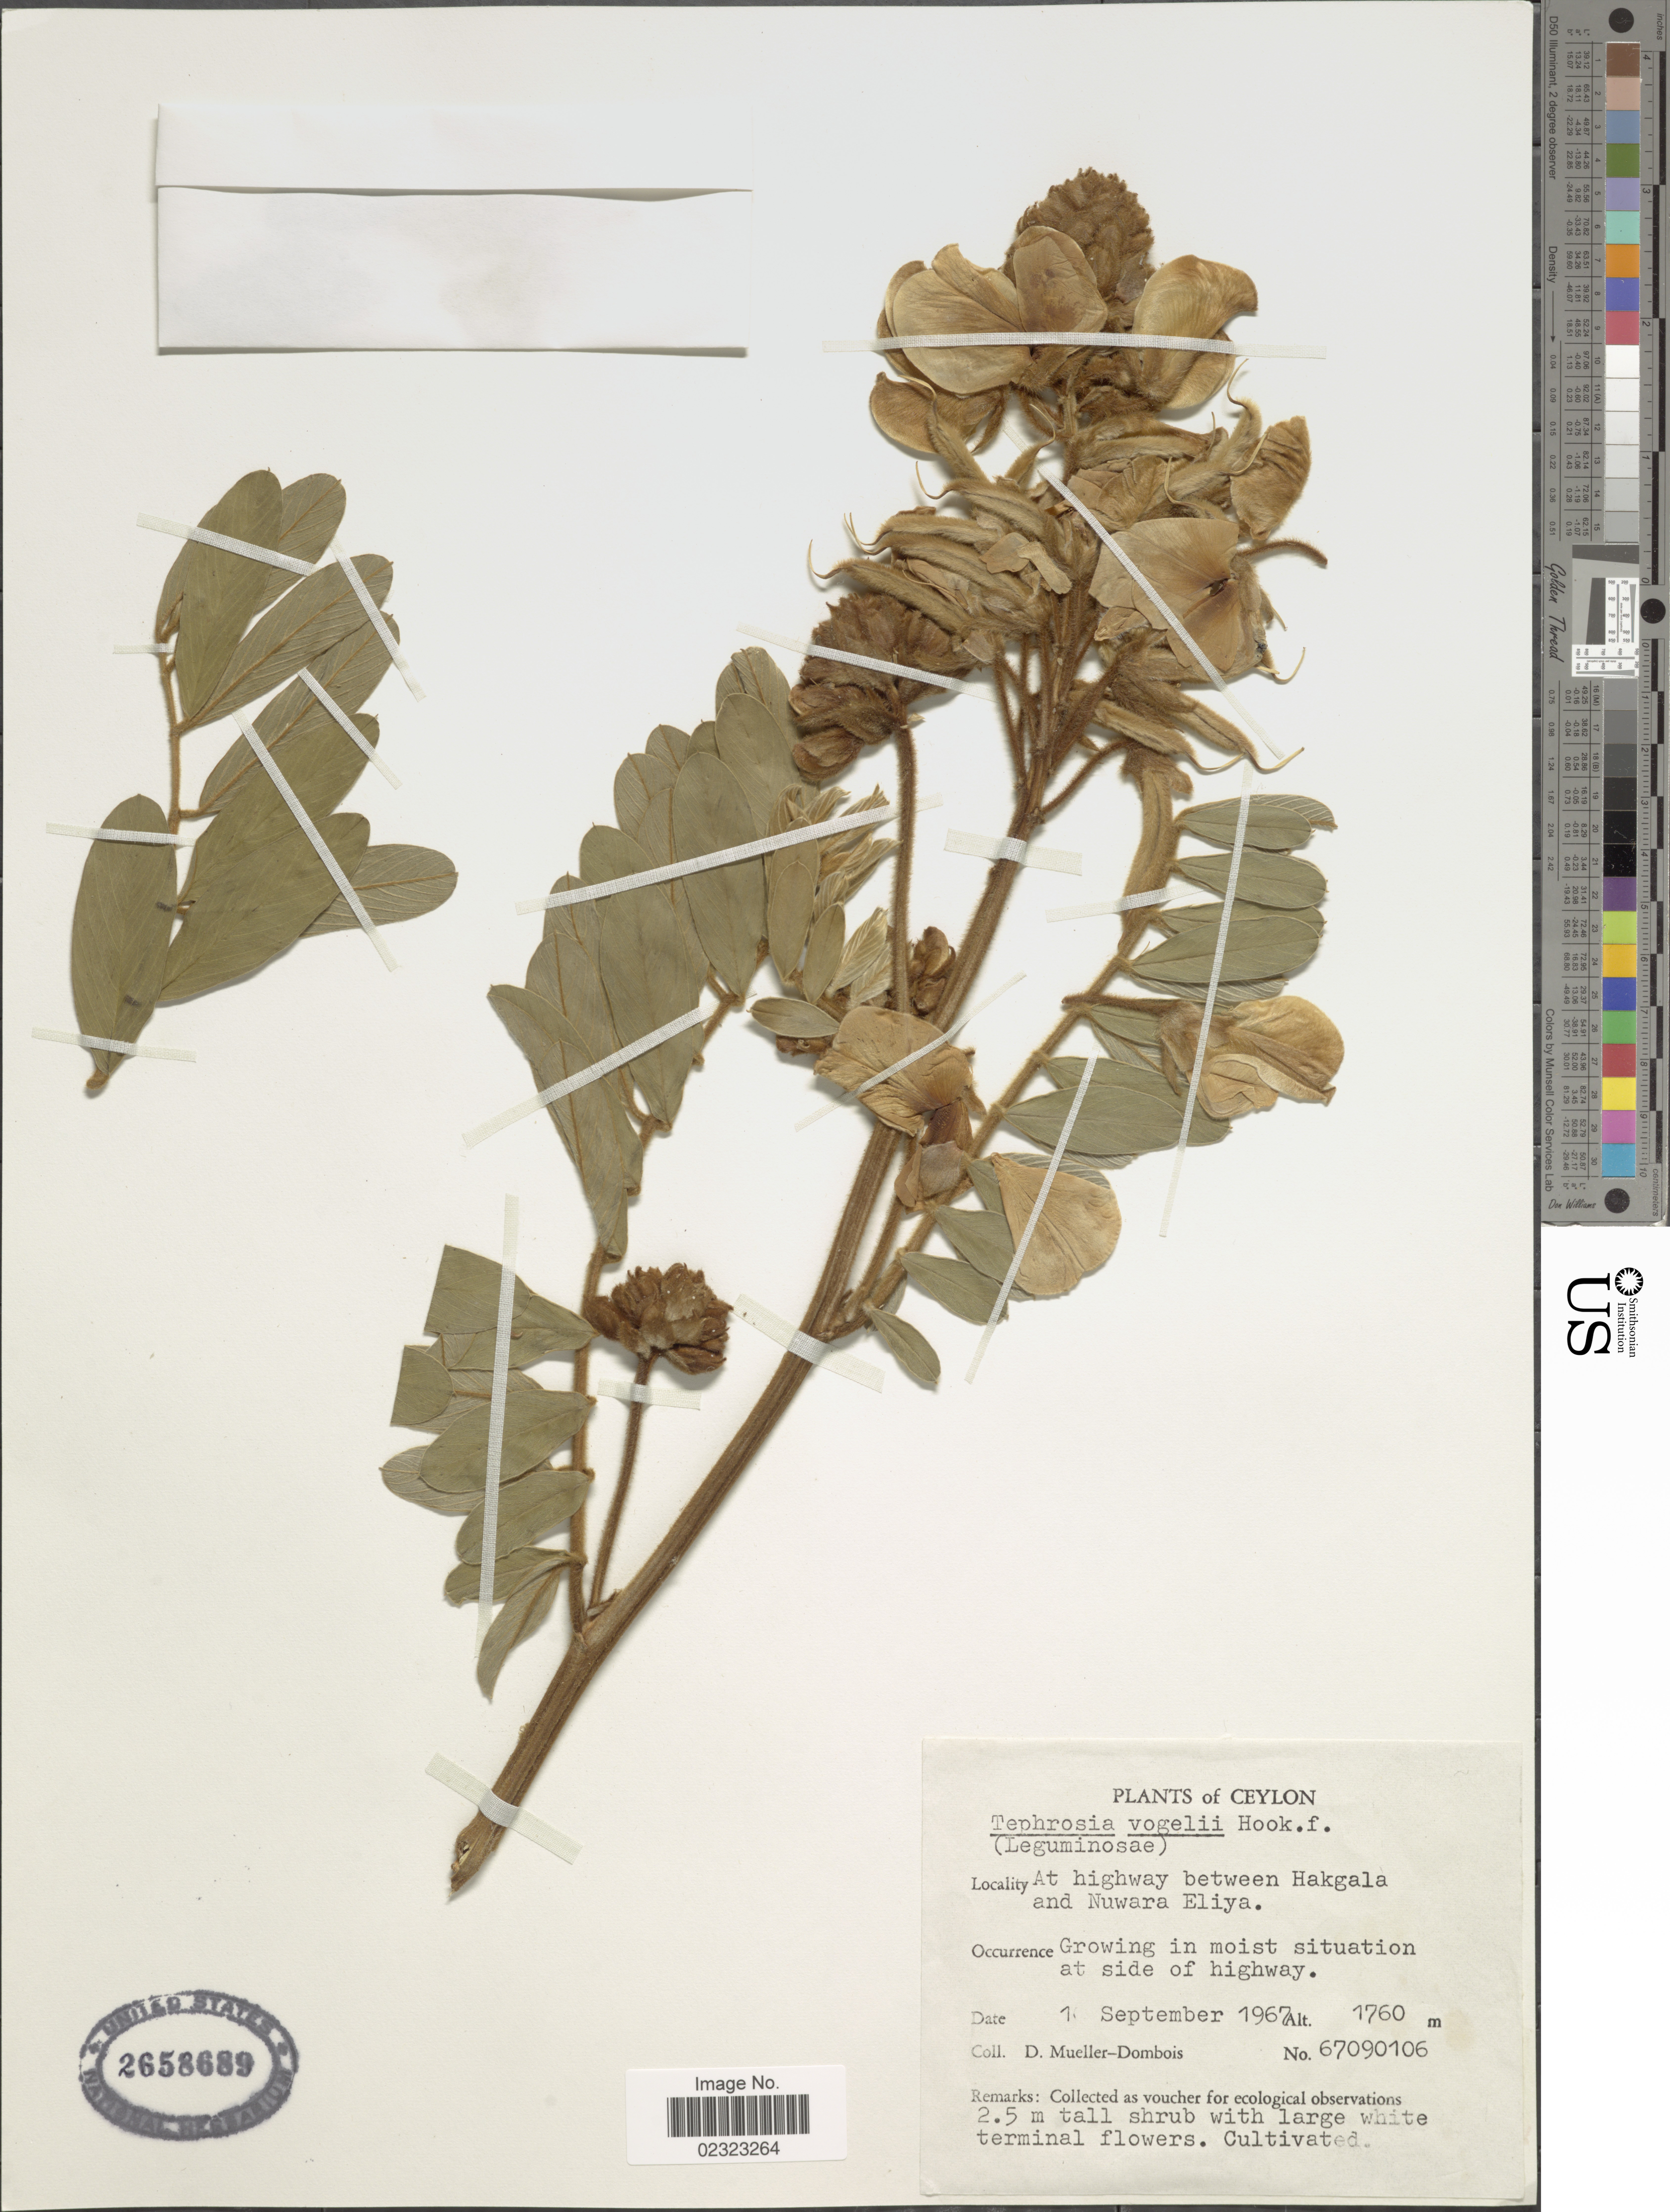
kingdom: Plantae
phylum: Tracheophyta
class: Magnoliopsida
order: Fabales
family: Fabaceae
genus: Tephrosia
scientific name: Tephrosia vogelii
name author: Hook. f.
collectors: D. Mueller-Dombois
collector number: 67090106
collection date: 1967-09-01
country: Sri Lanka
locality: Ceylon, at highway between Hakgala and Nuwara Eliya, growing in moist situation at side of highway, cultivated.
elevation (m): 1760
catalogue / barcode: US 2658689